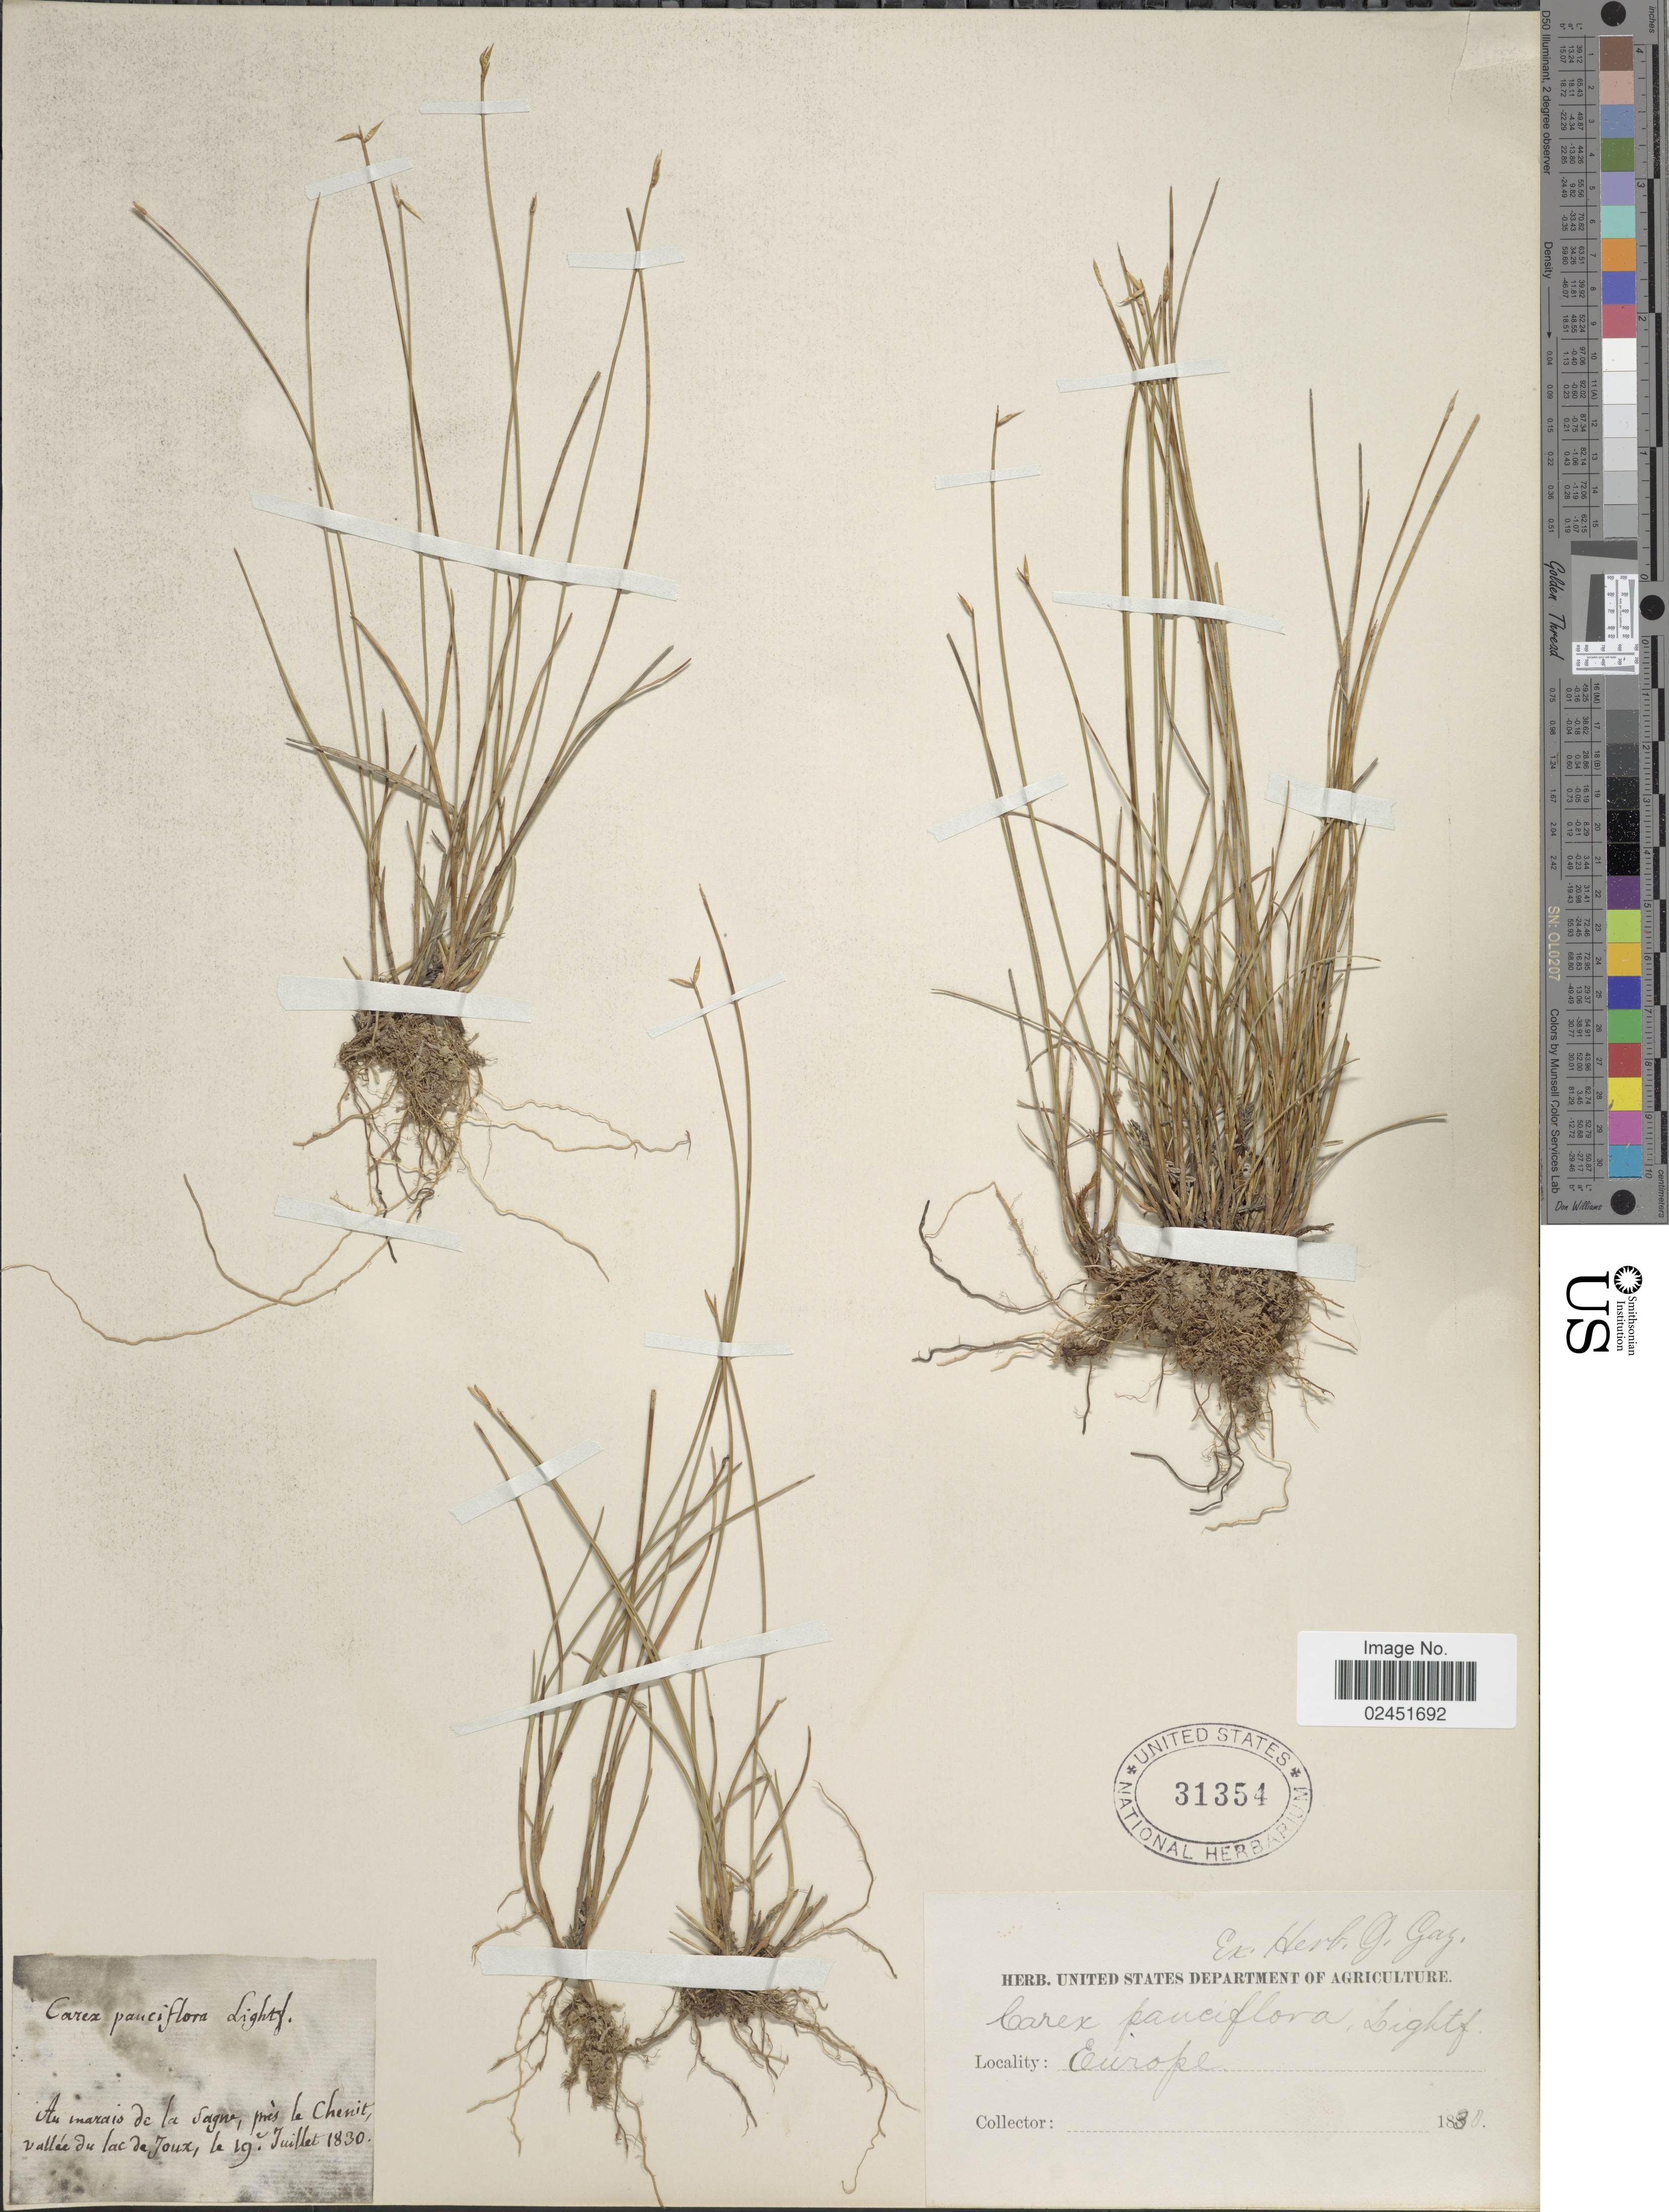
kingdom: Plantae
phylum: Tracheophyta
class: Liliopsida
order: Poales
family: Cyperaceae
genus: Carex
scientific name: Carex pauciflora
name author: Lightf.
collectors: ex herb. J. Gay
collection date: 1830-07-19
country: Switzerland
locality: Au marais de la Sagne, pres le Chenit, vallee du lac Joux.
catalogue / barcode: US 31354